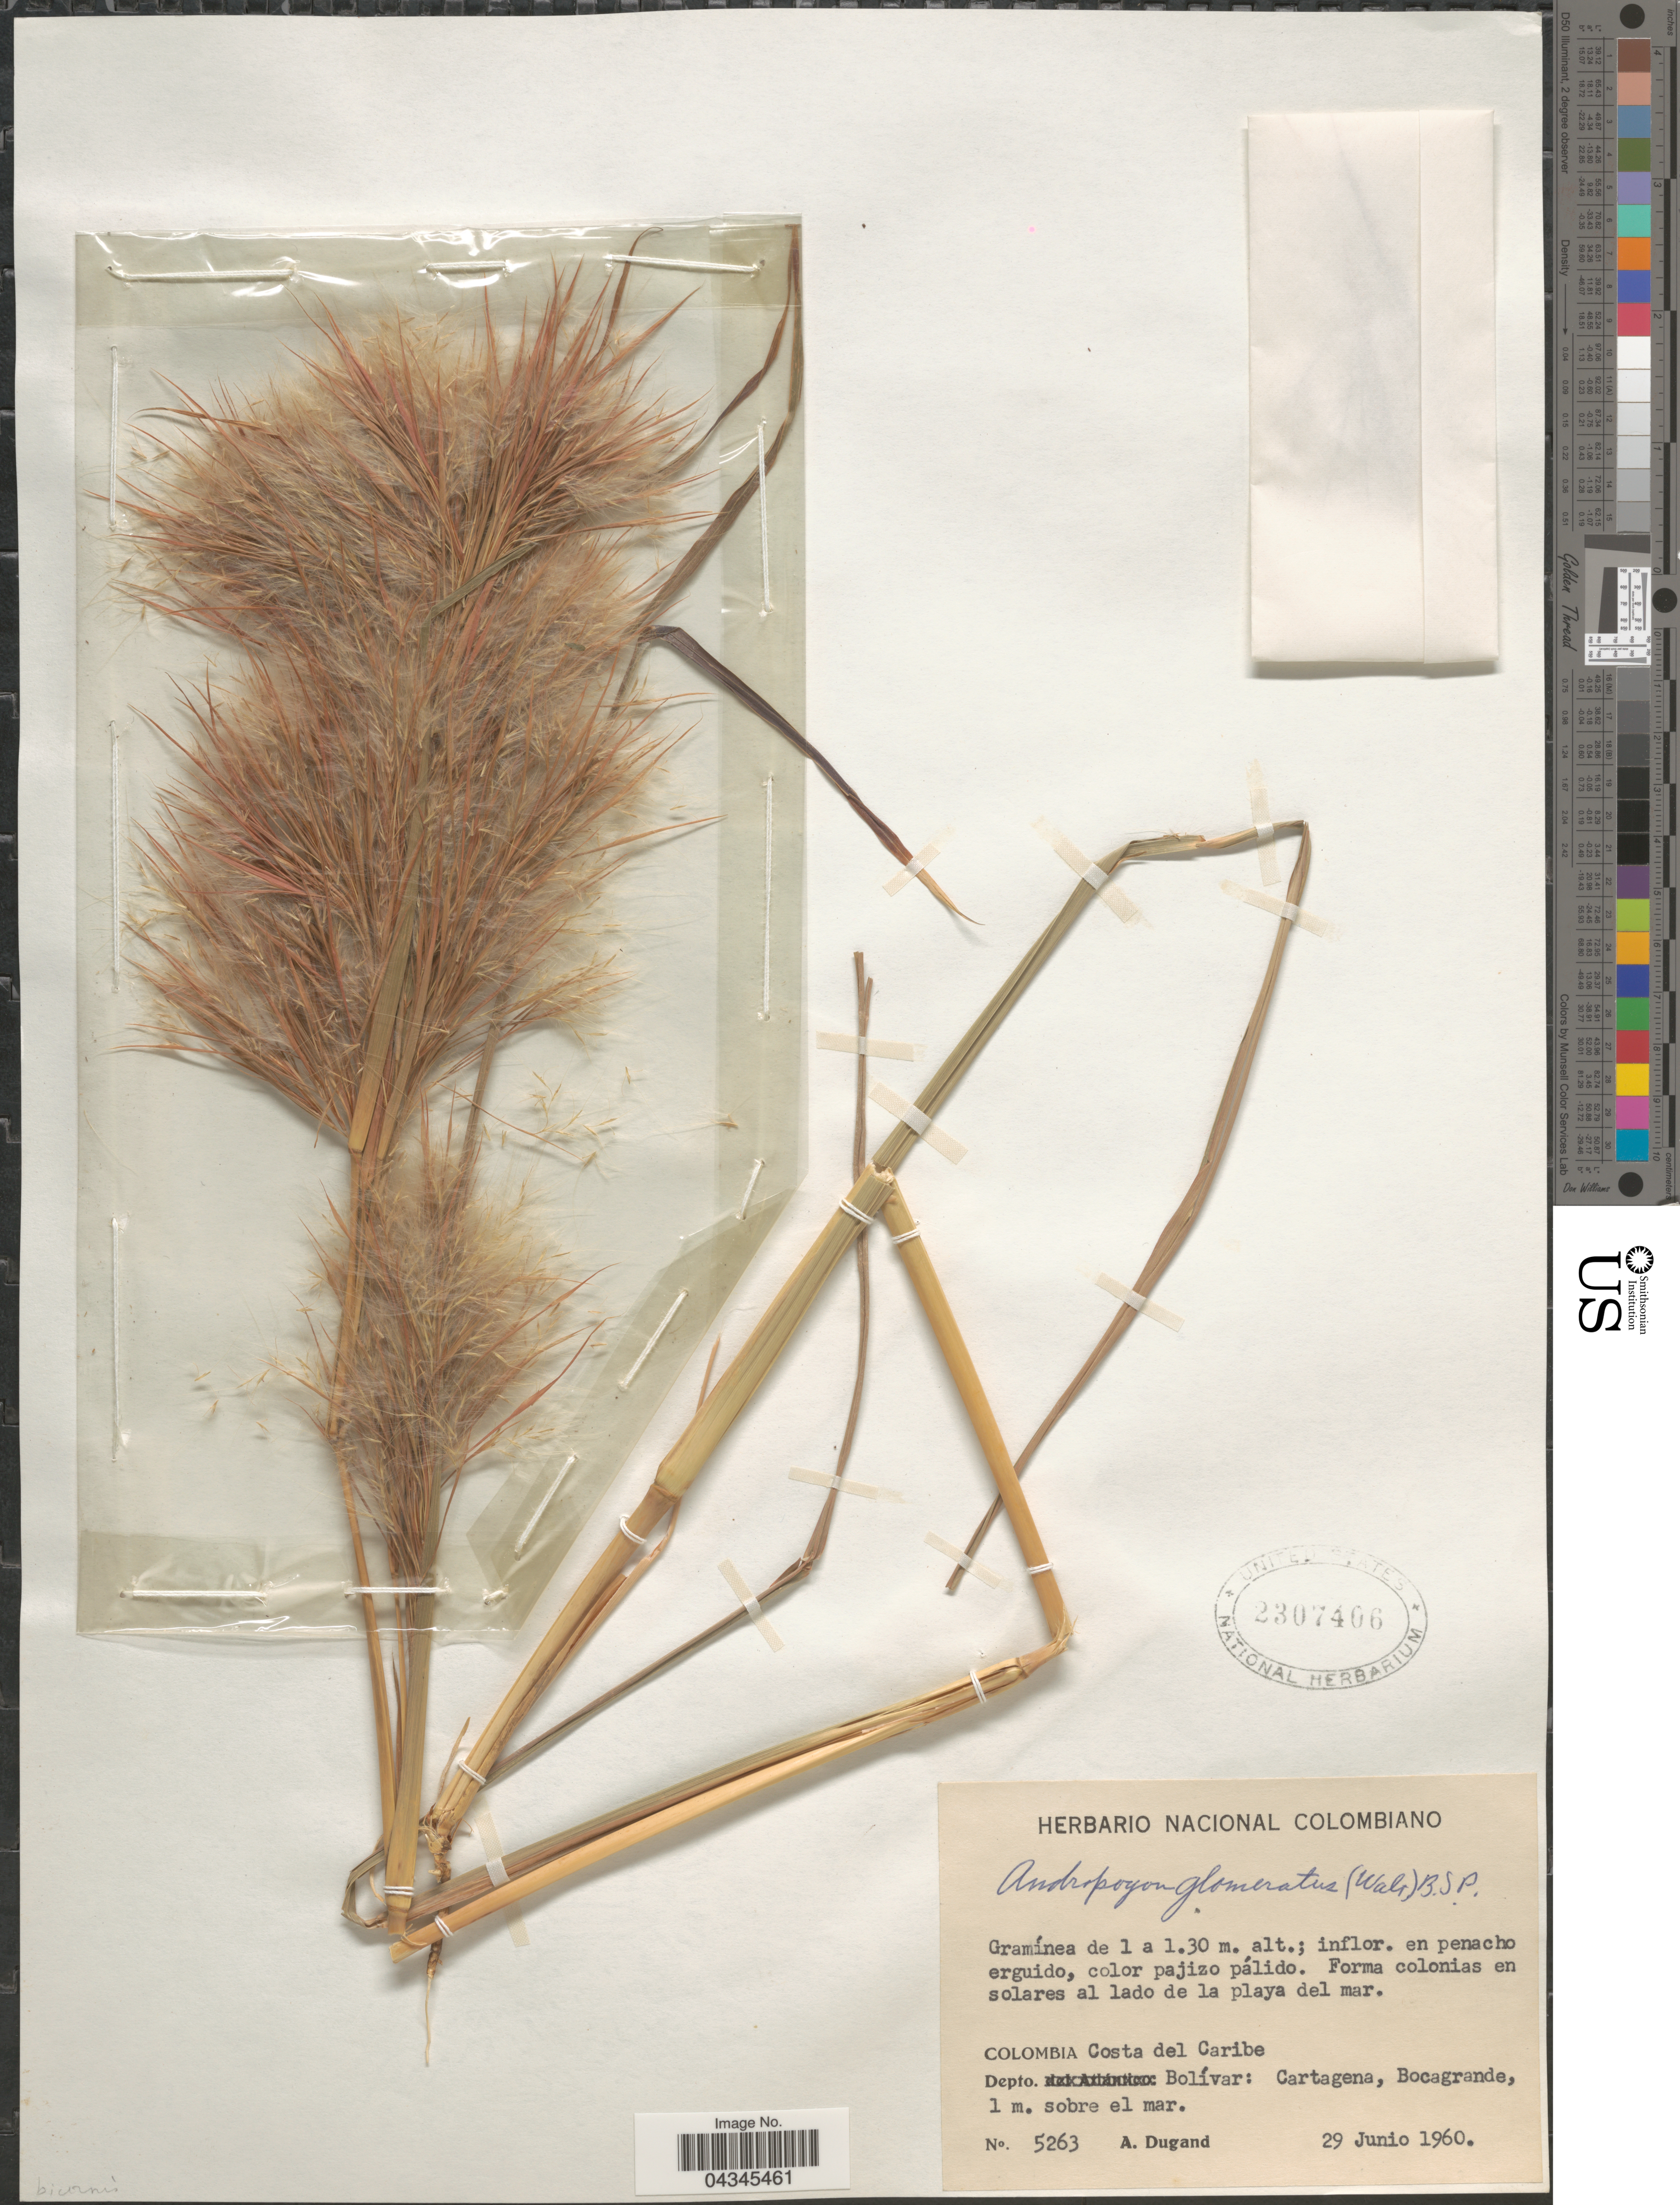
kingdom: Plantae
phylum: Tracheophyta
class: Liliopsida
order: Poales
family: Poaceae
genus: Andropogon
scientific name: Andropogon glomeratus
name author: (Walter) Britton, Stearns & Poggenb.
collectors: A. Dugand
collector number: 5263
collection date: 1960-06-29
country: Colombia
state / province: Bolívar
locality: Costa del Caribe. Depto. Bolívar: Cartagena, Bocagrande.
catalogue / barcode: US 2307406